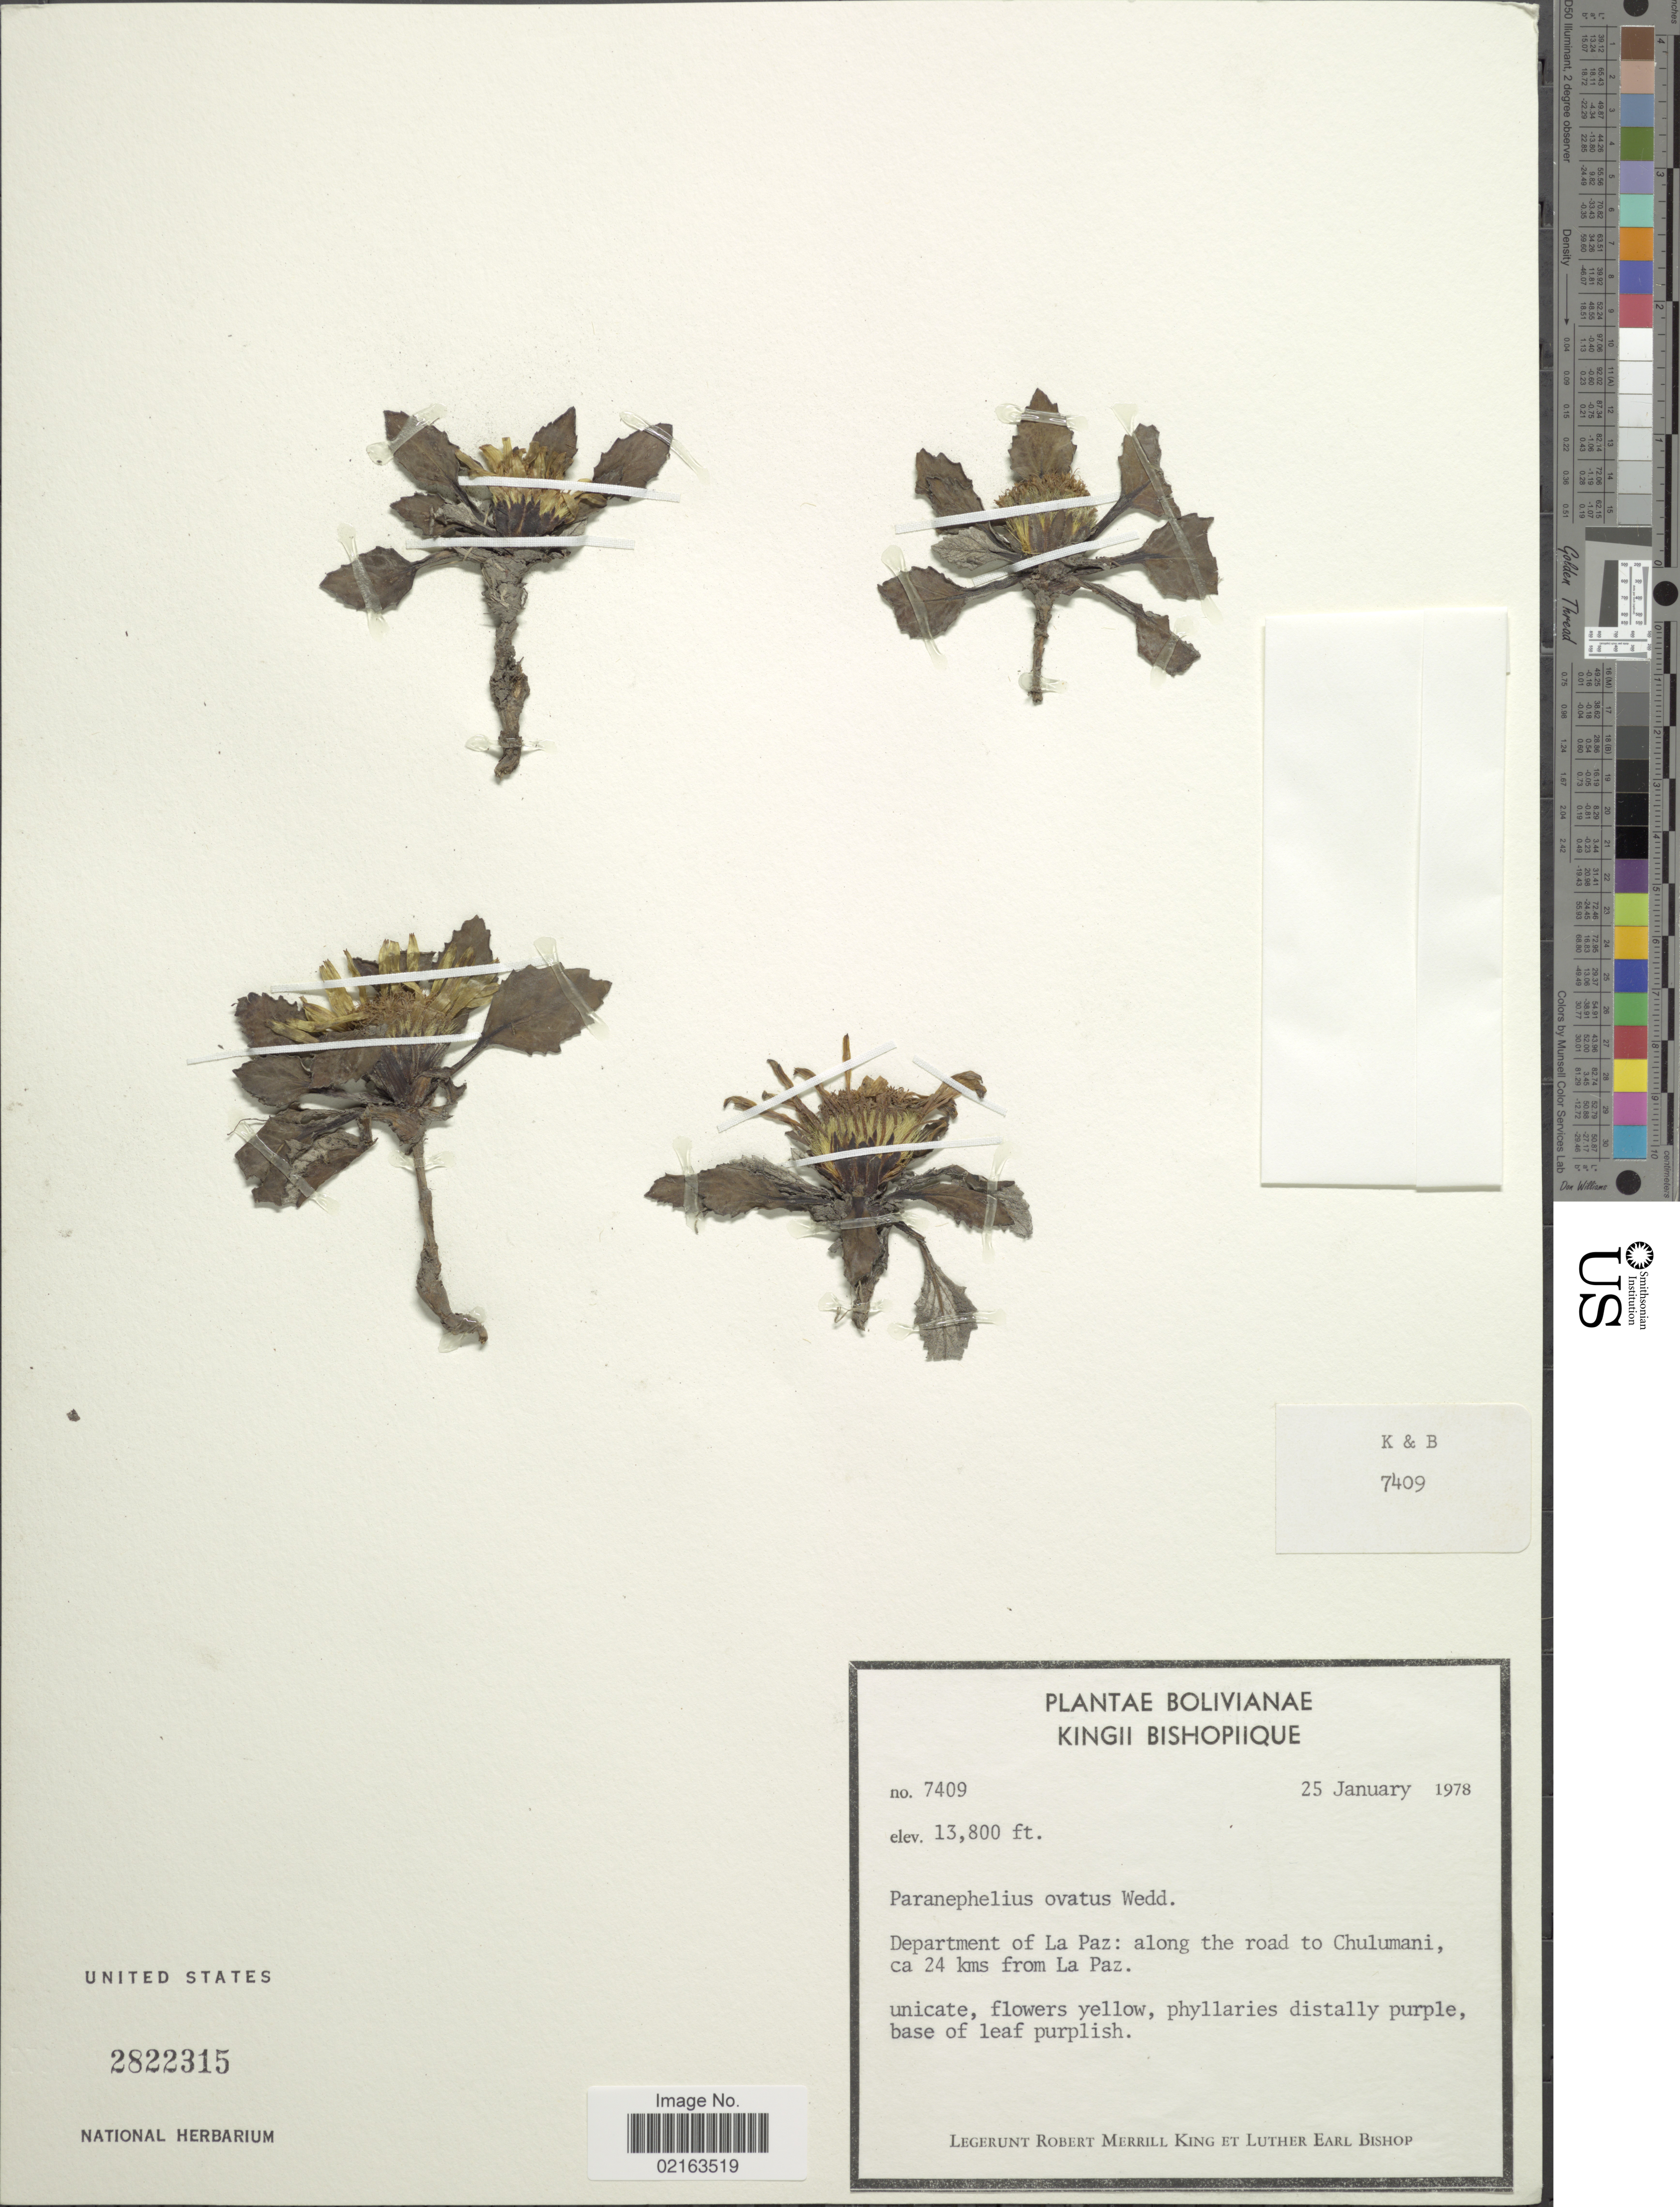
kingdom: Plantae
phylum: Tracheophyta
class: Magnoliopsida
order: Asterales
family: Asteraceae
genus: Paranephelius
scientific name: Paranephelius ovatus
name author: A. Gray ex Wedd.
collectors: R. M. King & L. E. Bishop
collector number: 7409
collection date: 1978-01-25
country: Bolivia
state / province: La Paz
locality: Department of La Paz: along the road to Chulumani, ca 24 kms from La Paz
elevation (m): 4206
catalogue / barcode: US 2822315